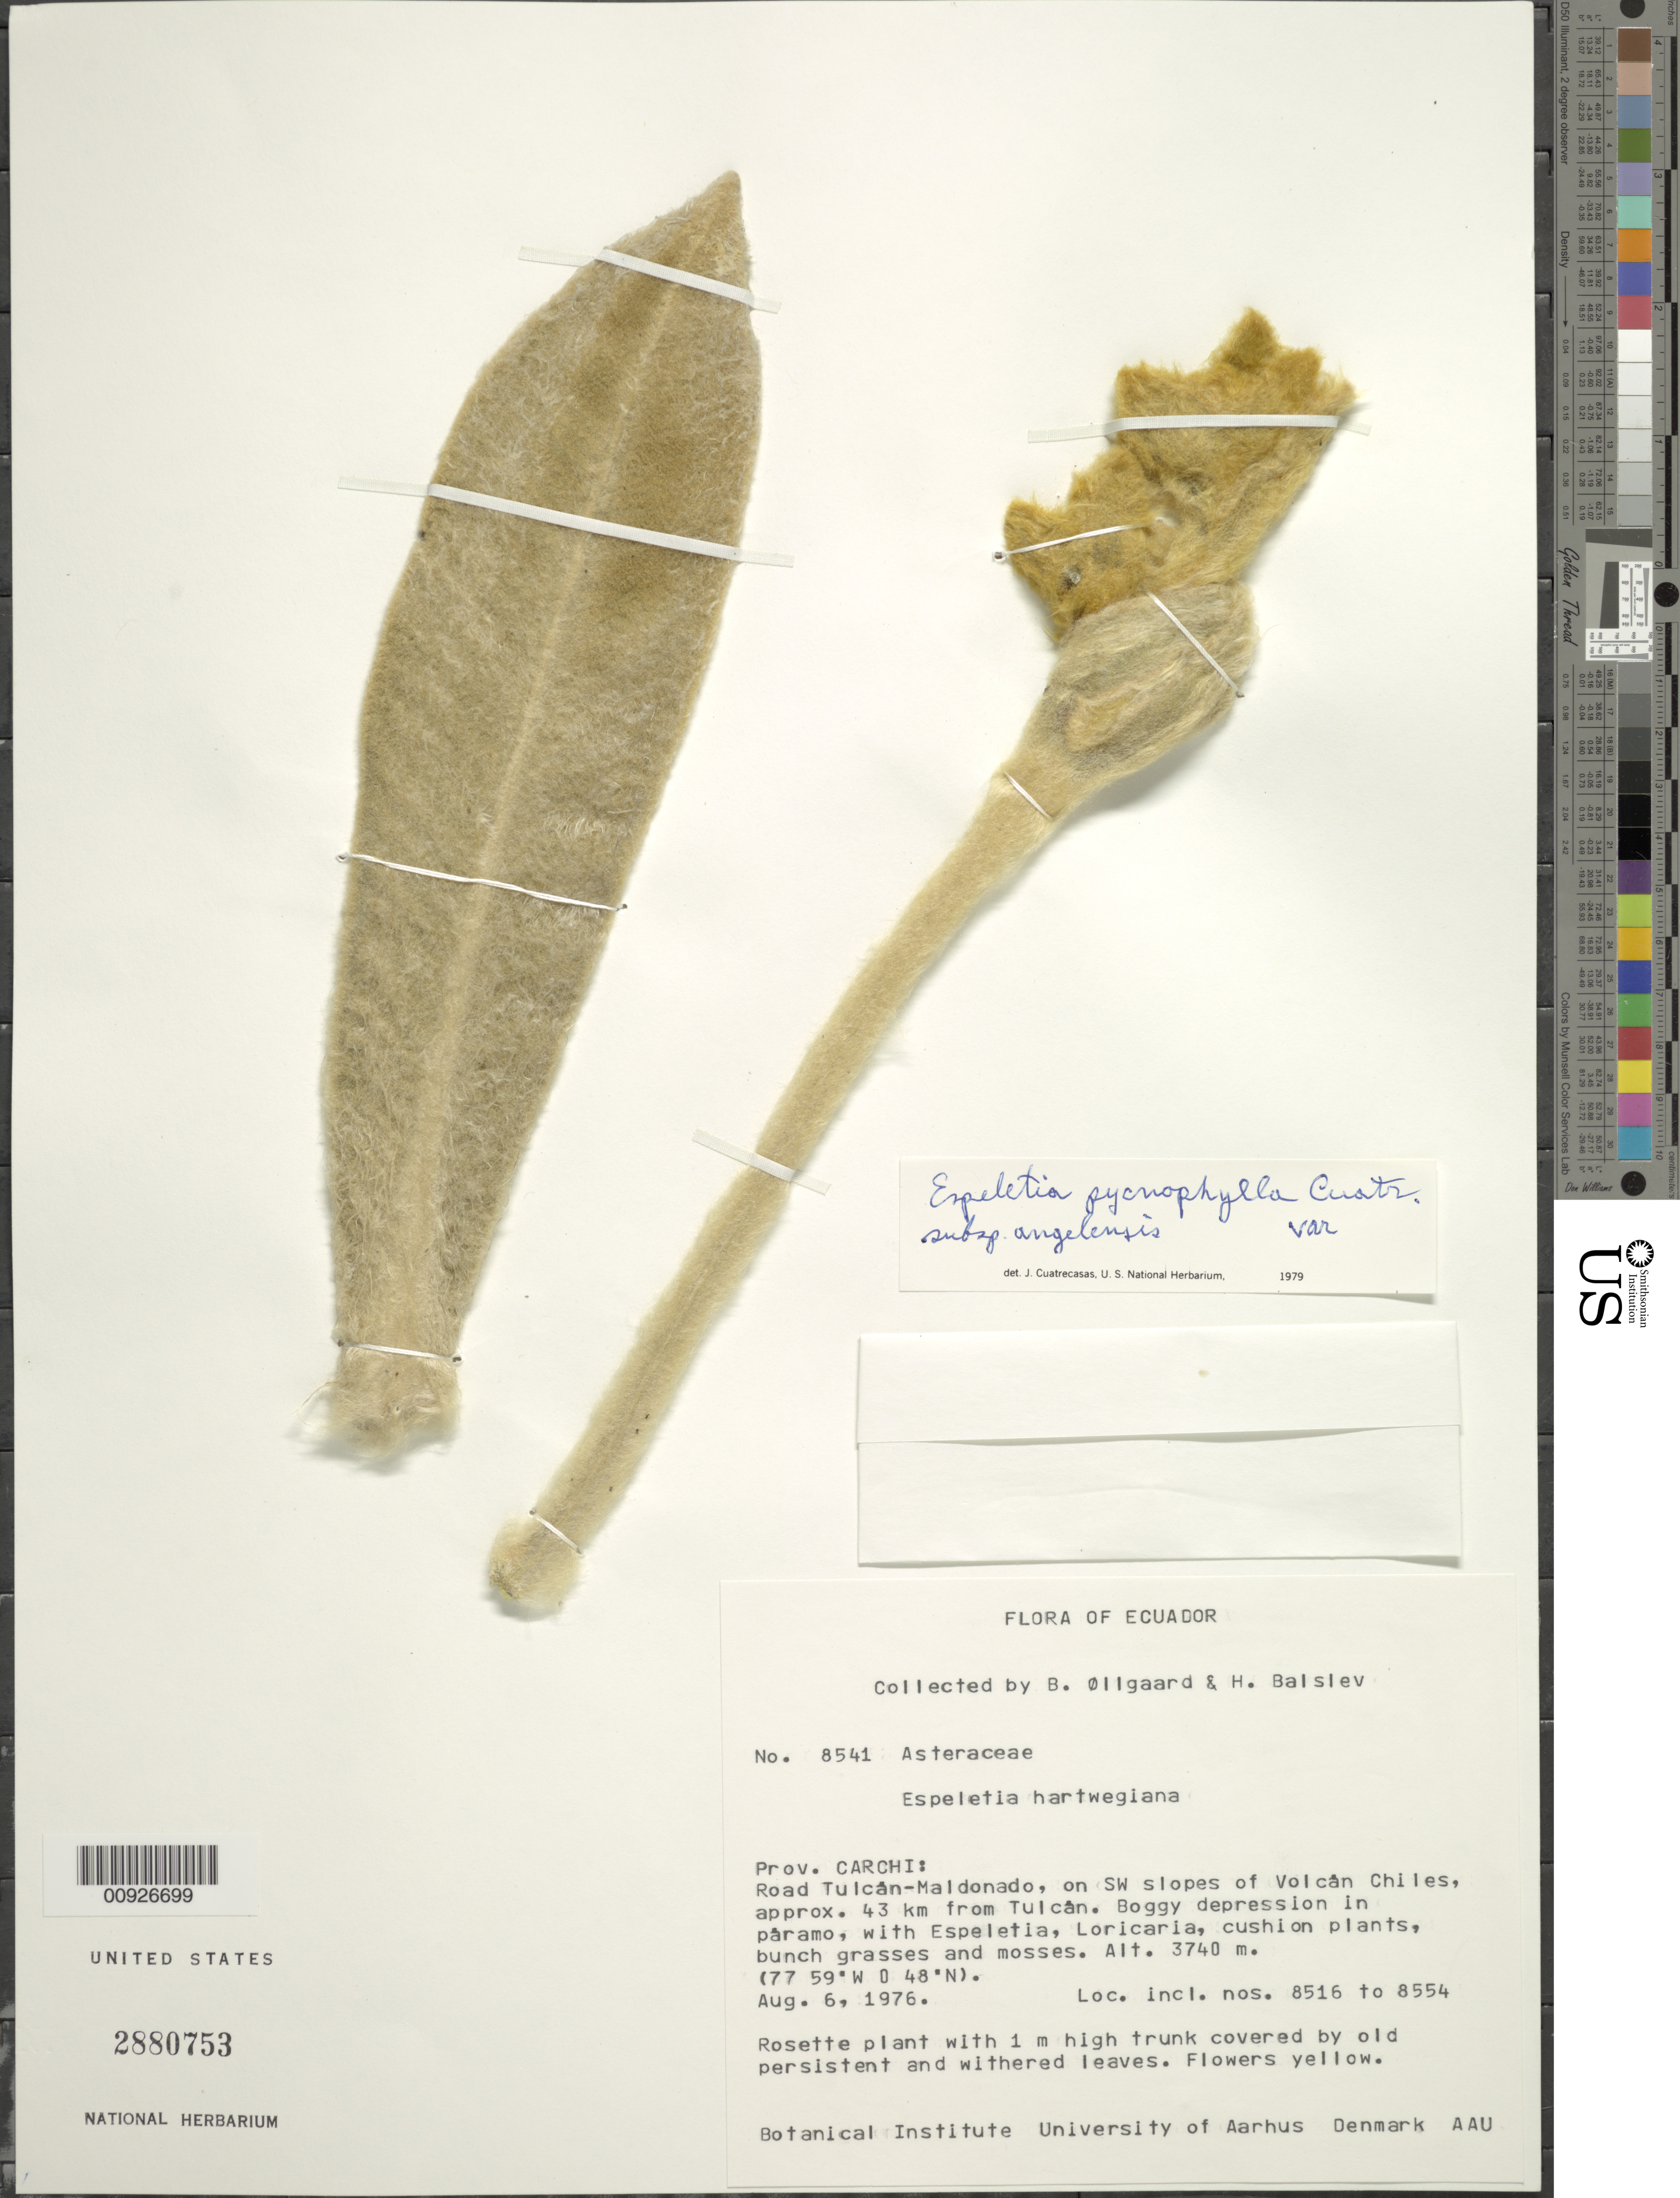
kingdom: Plantae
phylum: Tracheophyta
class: Magnoliopsida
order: Asterales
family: Asteraceae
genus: Espeletia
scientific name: Espeletia pycnophylla subsp. angelensis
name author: Cuatrec.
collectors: B. Øllgaard & H. Balslev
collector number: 8541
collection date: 1976-08-06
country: Ecuador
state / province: Carchi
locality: Road Tulcán - Maldonado, on SW slopes of Volcán Chiles, approx. 43 km from Tulcán. .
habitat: Boggy depression in páramo, with Espeletia, Loricaria, cushion plants, bunch grasses and mosses.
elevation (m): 3740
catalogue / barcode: US 2880753